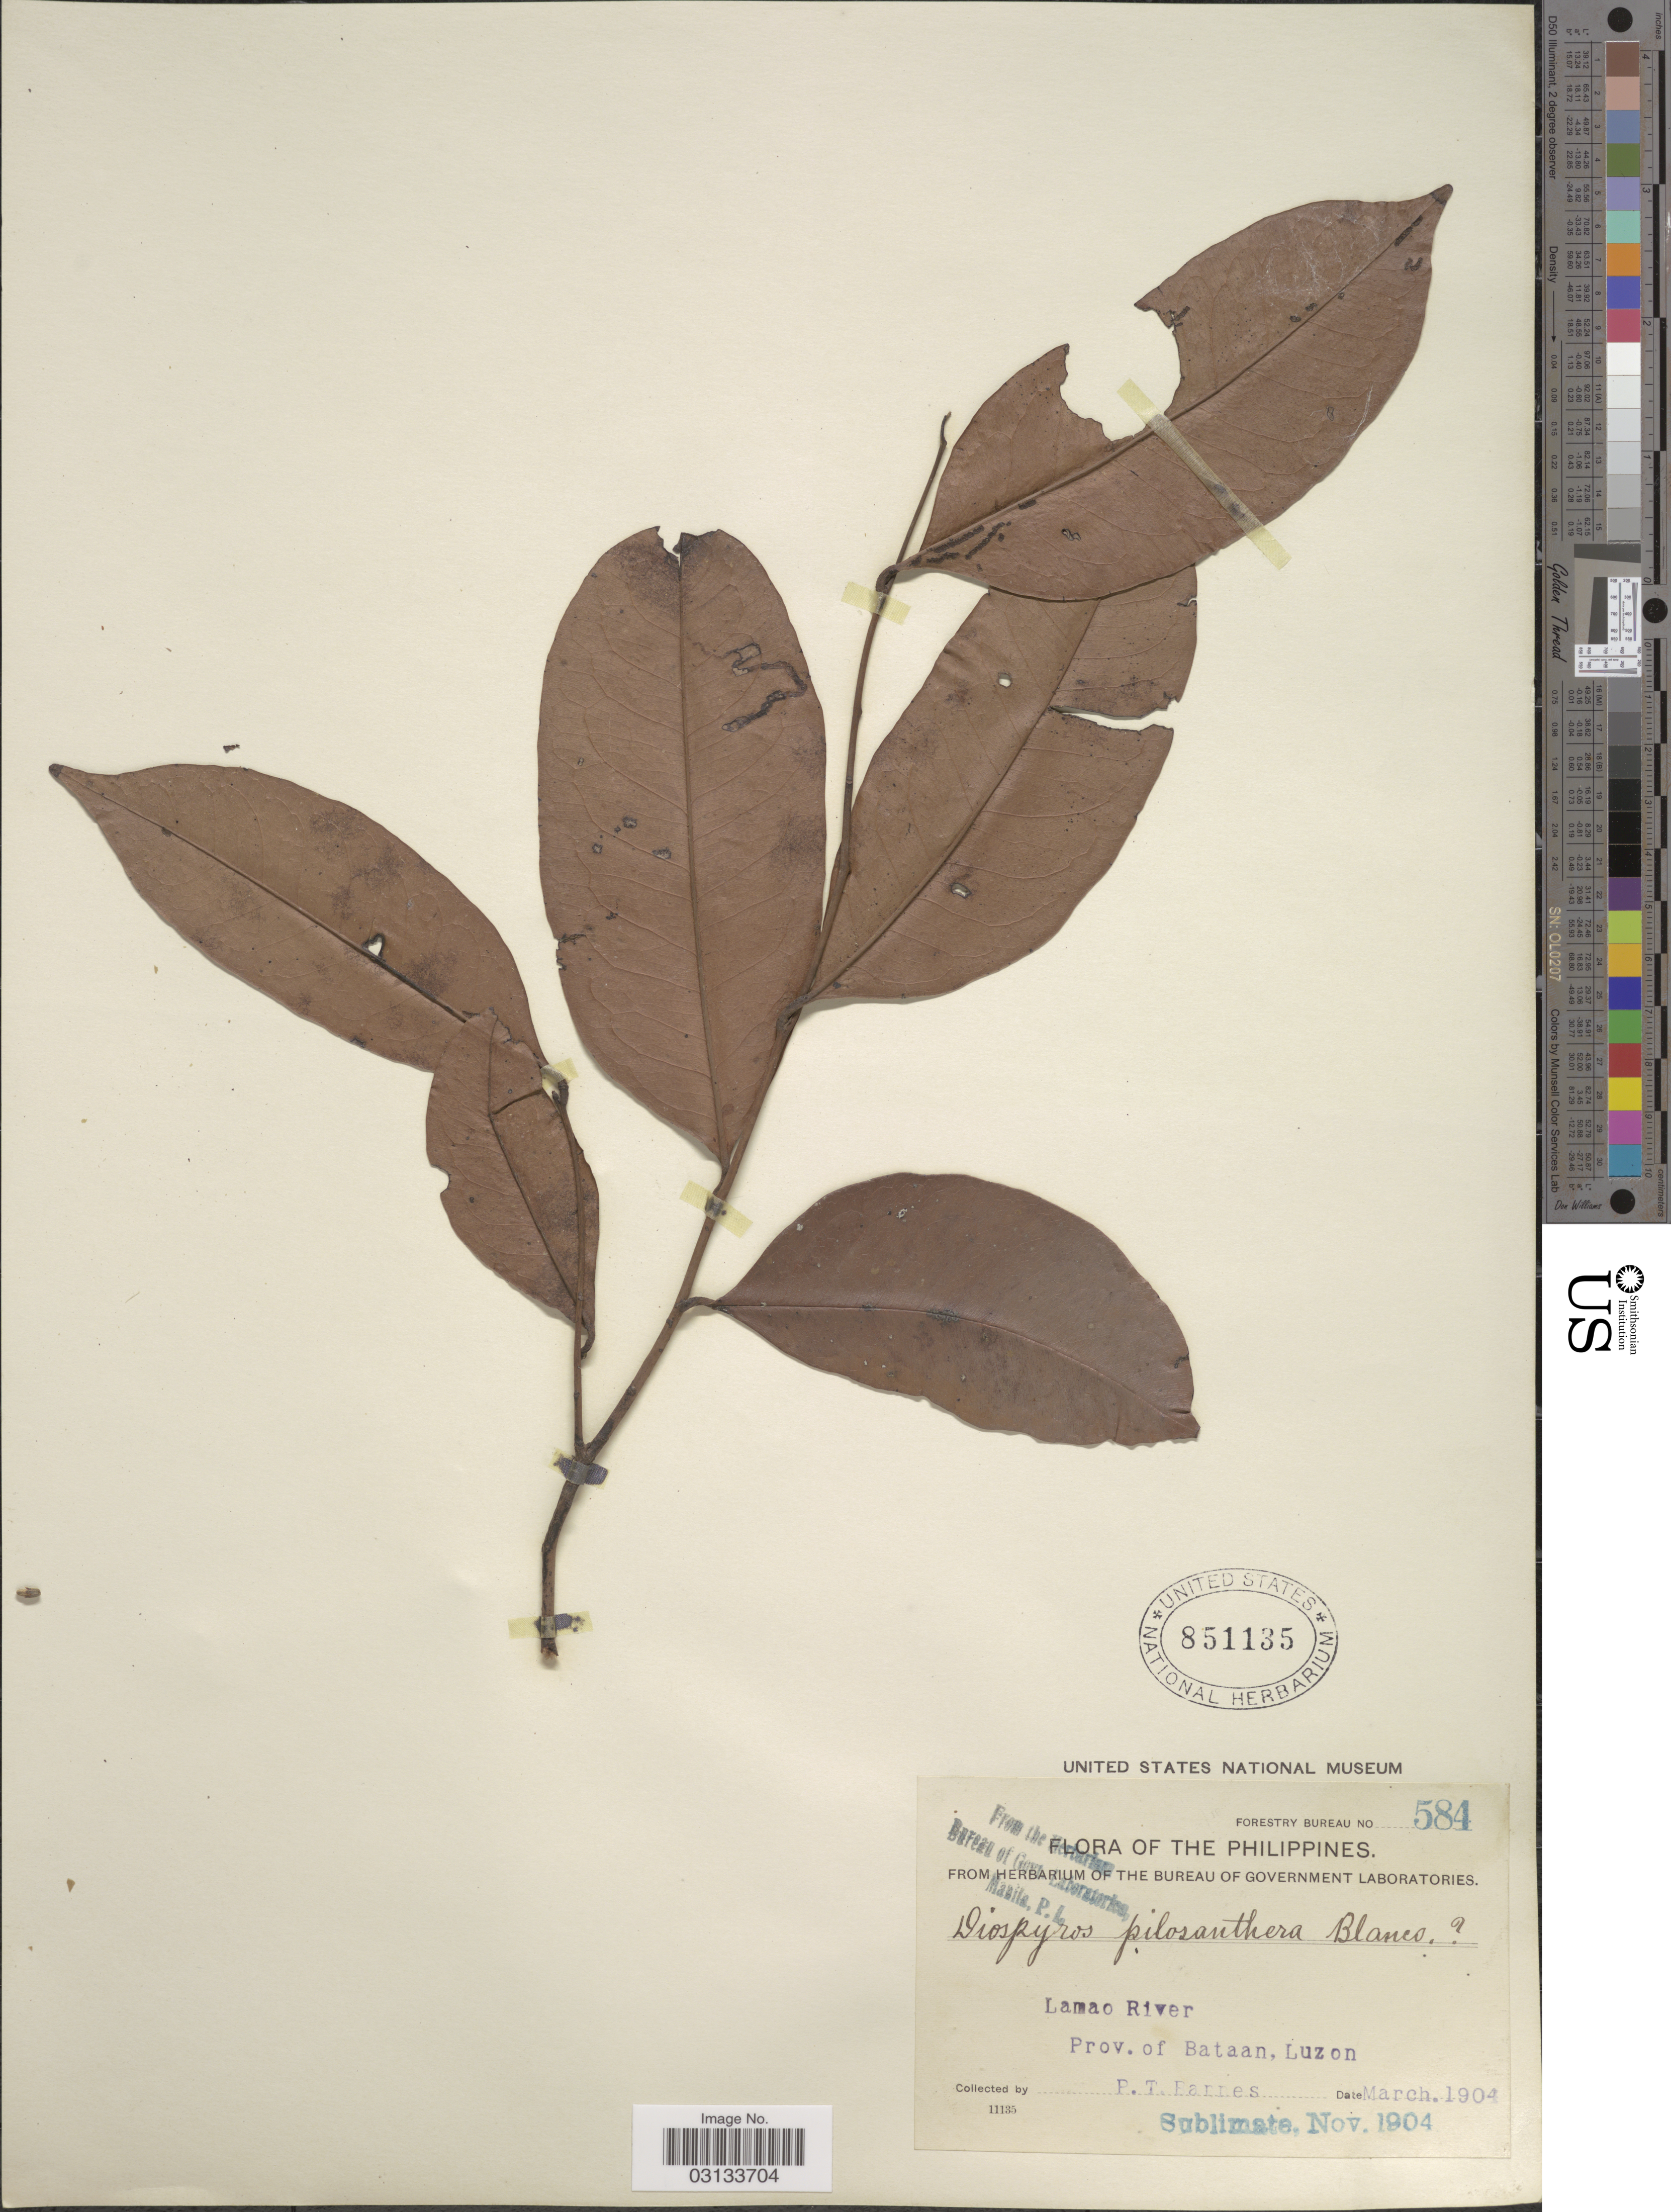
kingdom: Plantae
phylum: Tracheophyta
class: Magnoliopsida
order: Ericales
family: Ebenaceae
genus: Diospyros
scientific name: Diospyros pilosanthera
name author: Blanco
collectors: P. Barnes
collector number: Forestry Bureau 584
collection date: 1904-03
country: Philippines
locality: Lamao River. Prov. of Bataan, Luzon.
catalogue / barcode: US 851135